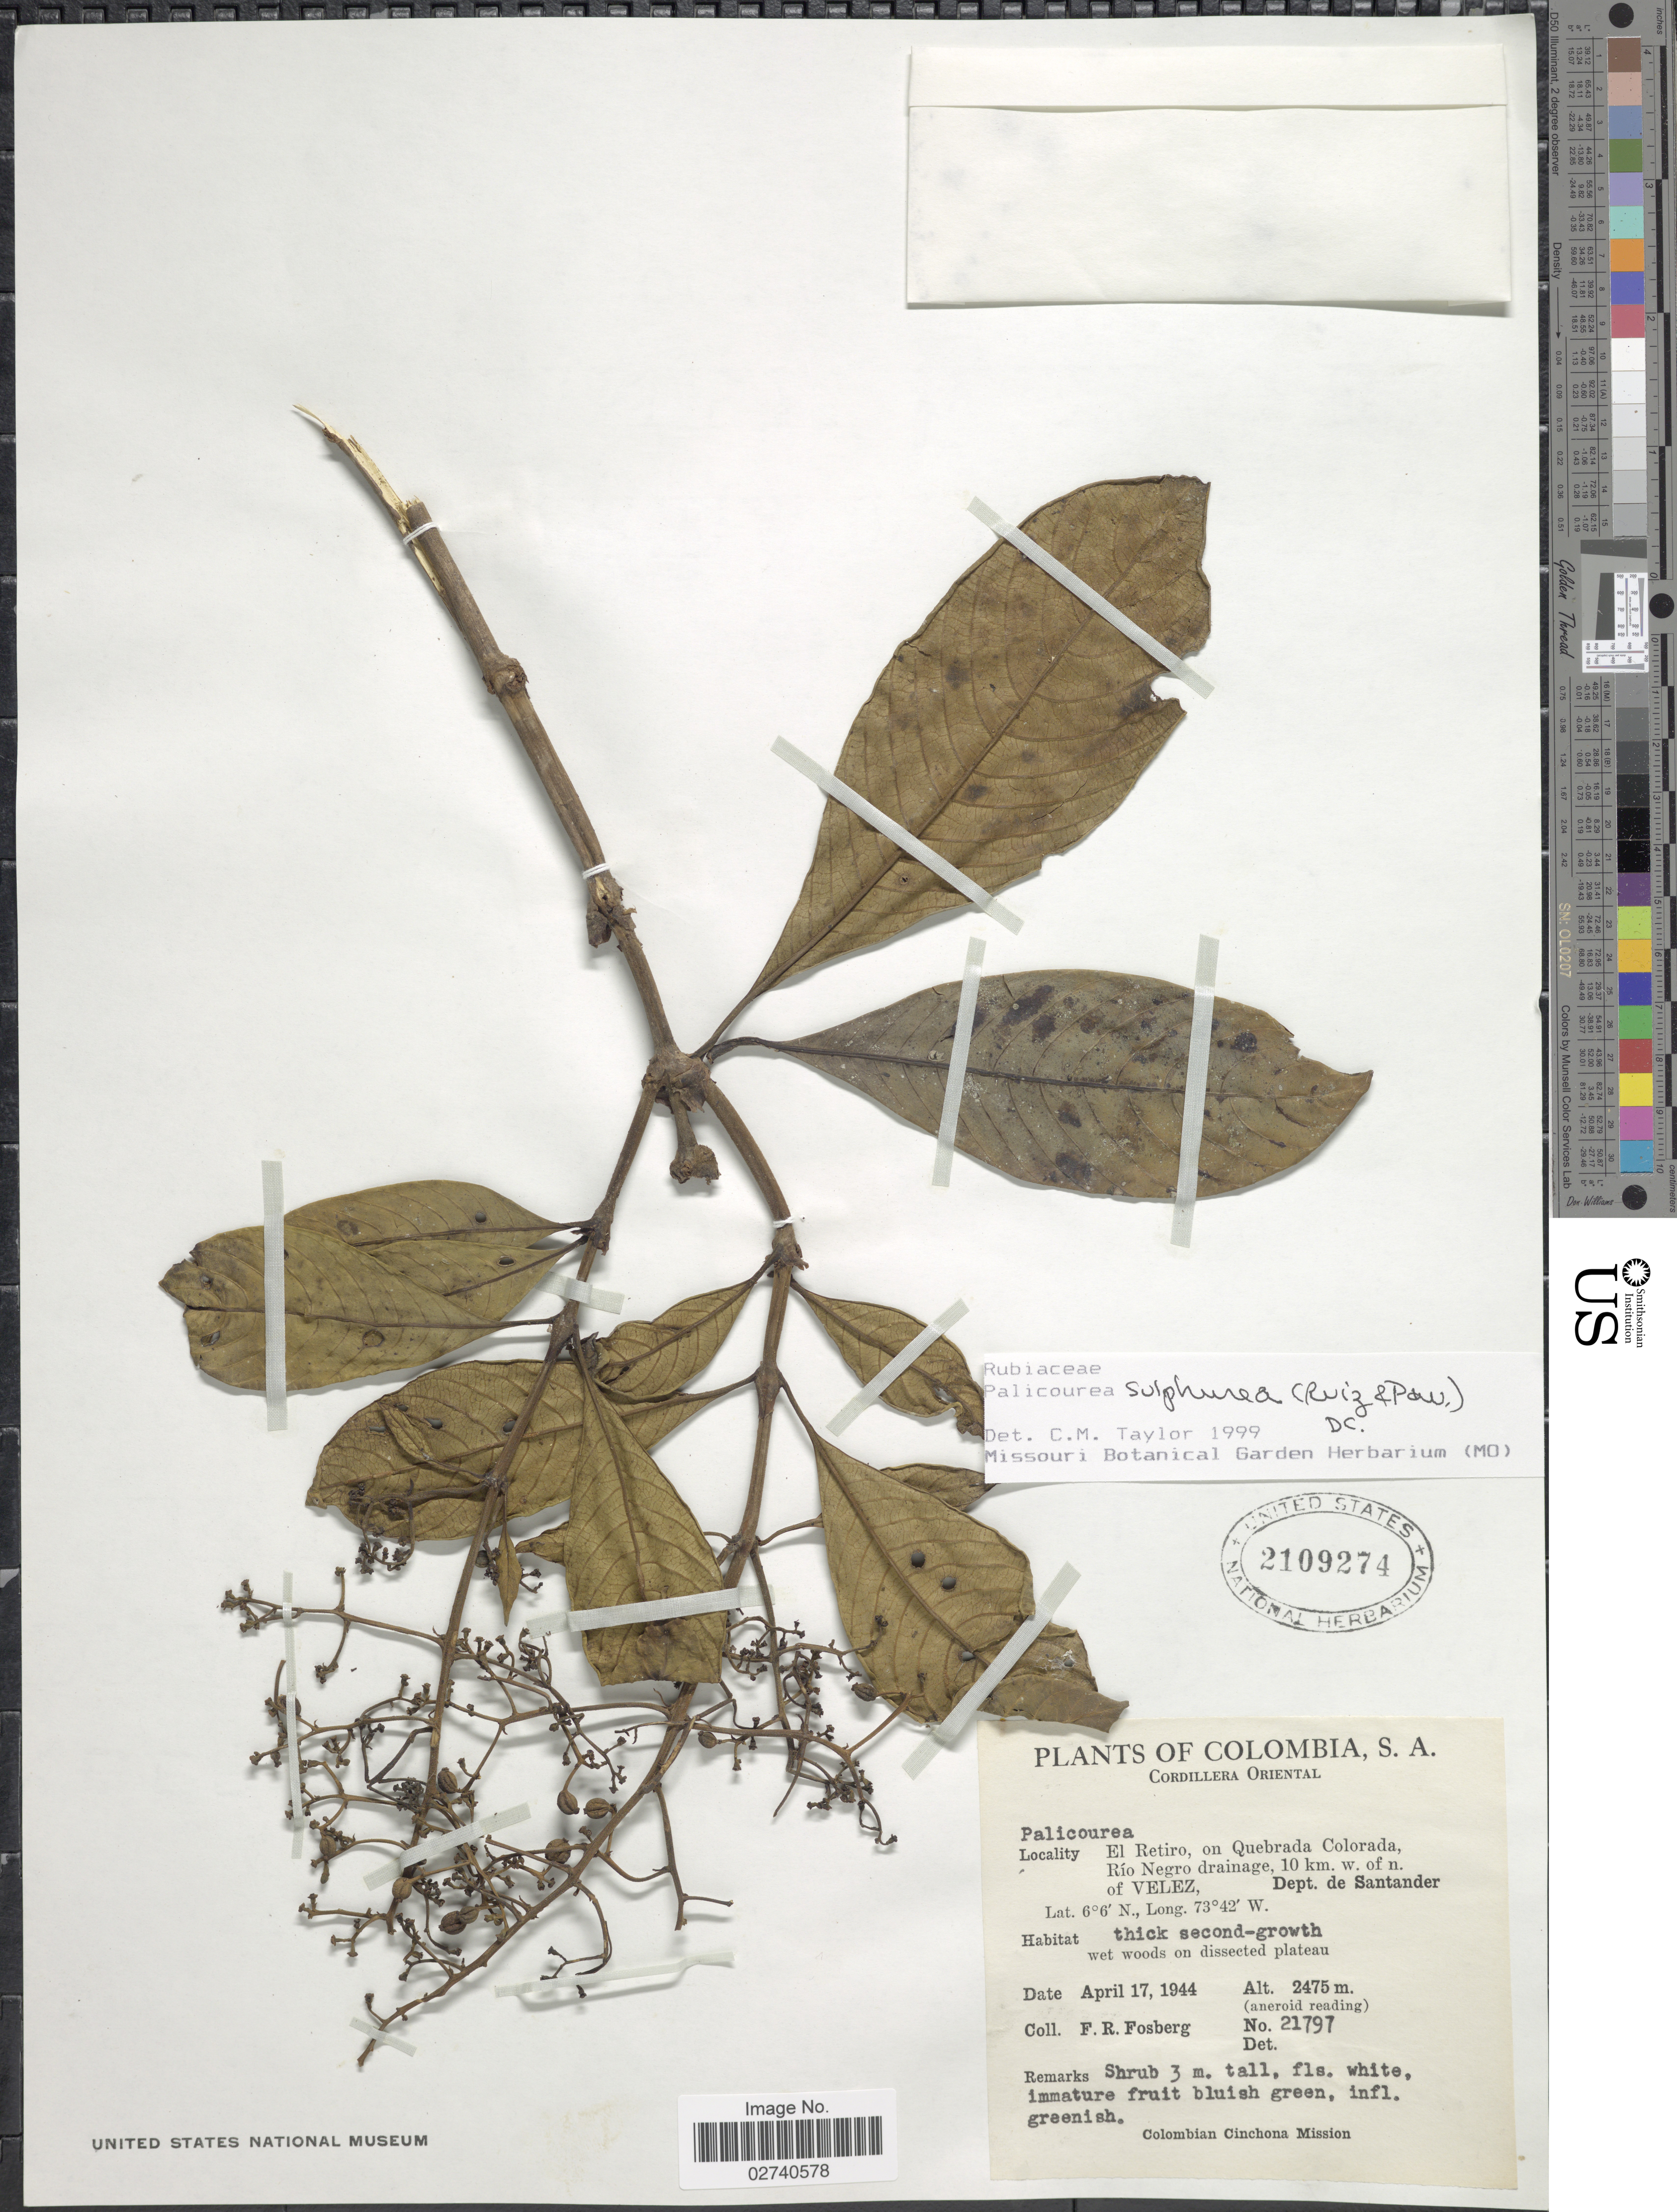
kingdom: Plantae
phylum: Tracheophyta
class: Magnoliopsida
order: Gentianales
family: Rubiaceae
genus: Palicourea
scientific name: Palicourea sulphurea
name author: (Ruiz & Pav.) DC.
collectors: F. R. Fosberg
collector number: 21797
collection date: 1944-04-17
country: Colombia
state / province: Santander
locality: Cordillera Oriental. El Retiro, on Quebrada Colorada, Rio Negro drainage, 10 km. w. of n. of Velez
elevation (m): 2475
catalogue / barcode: US 2109274